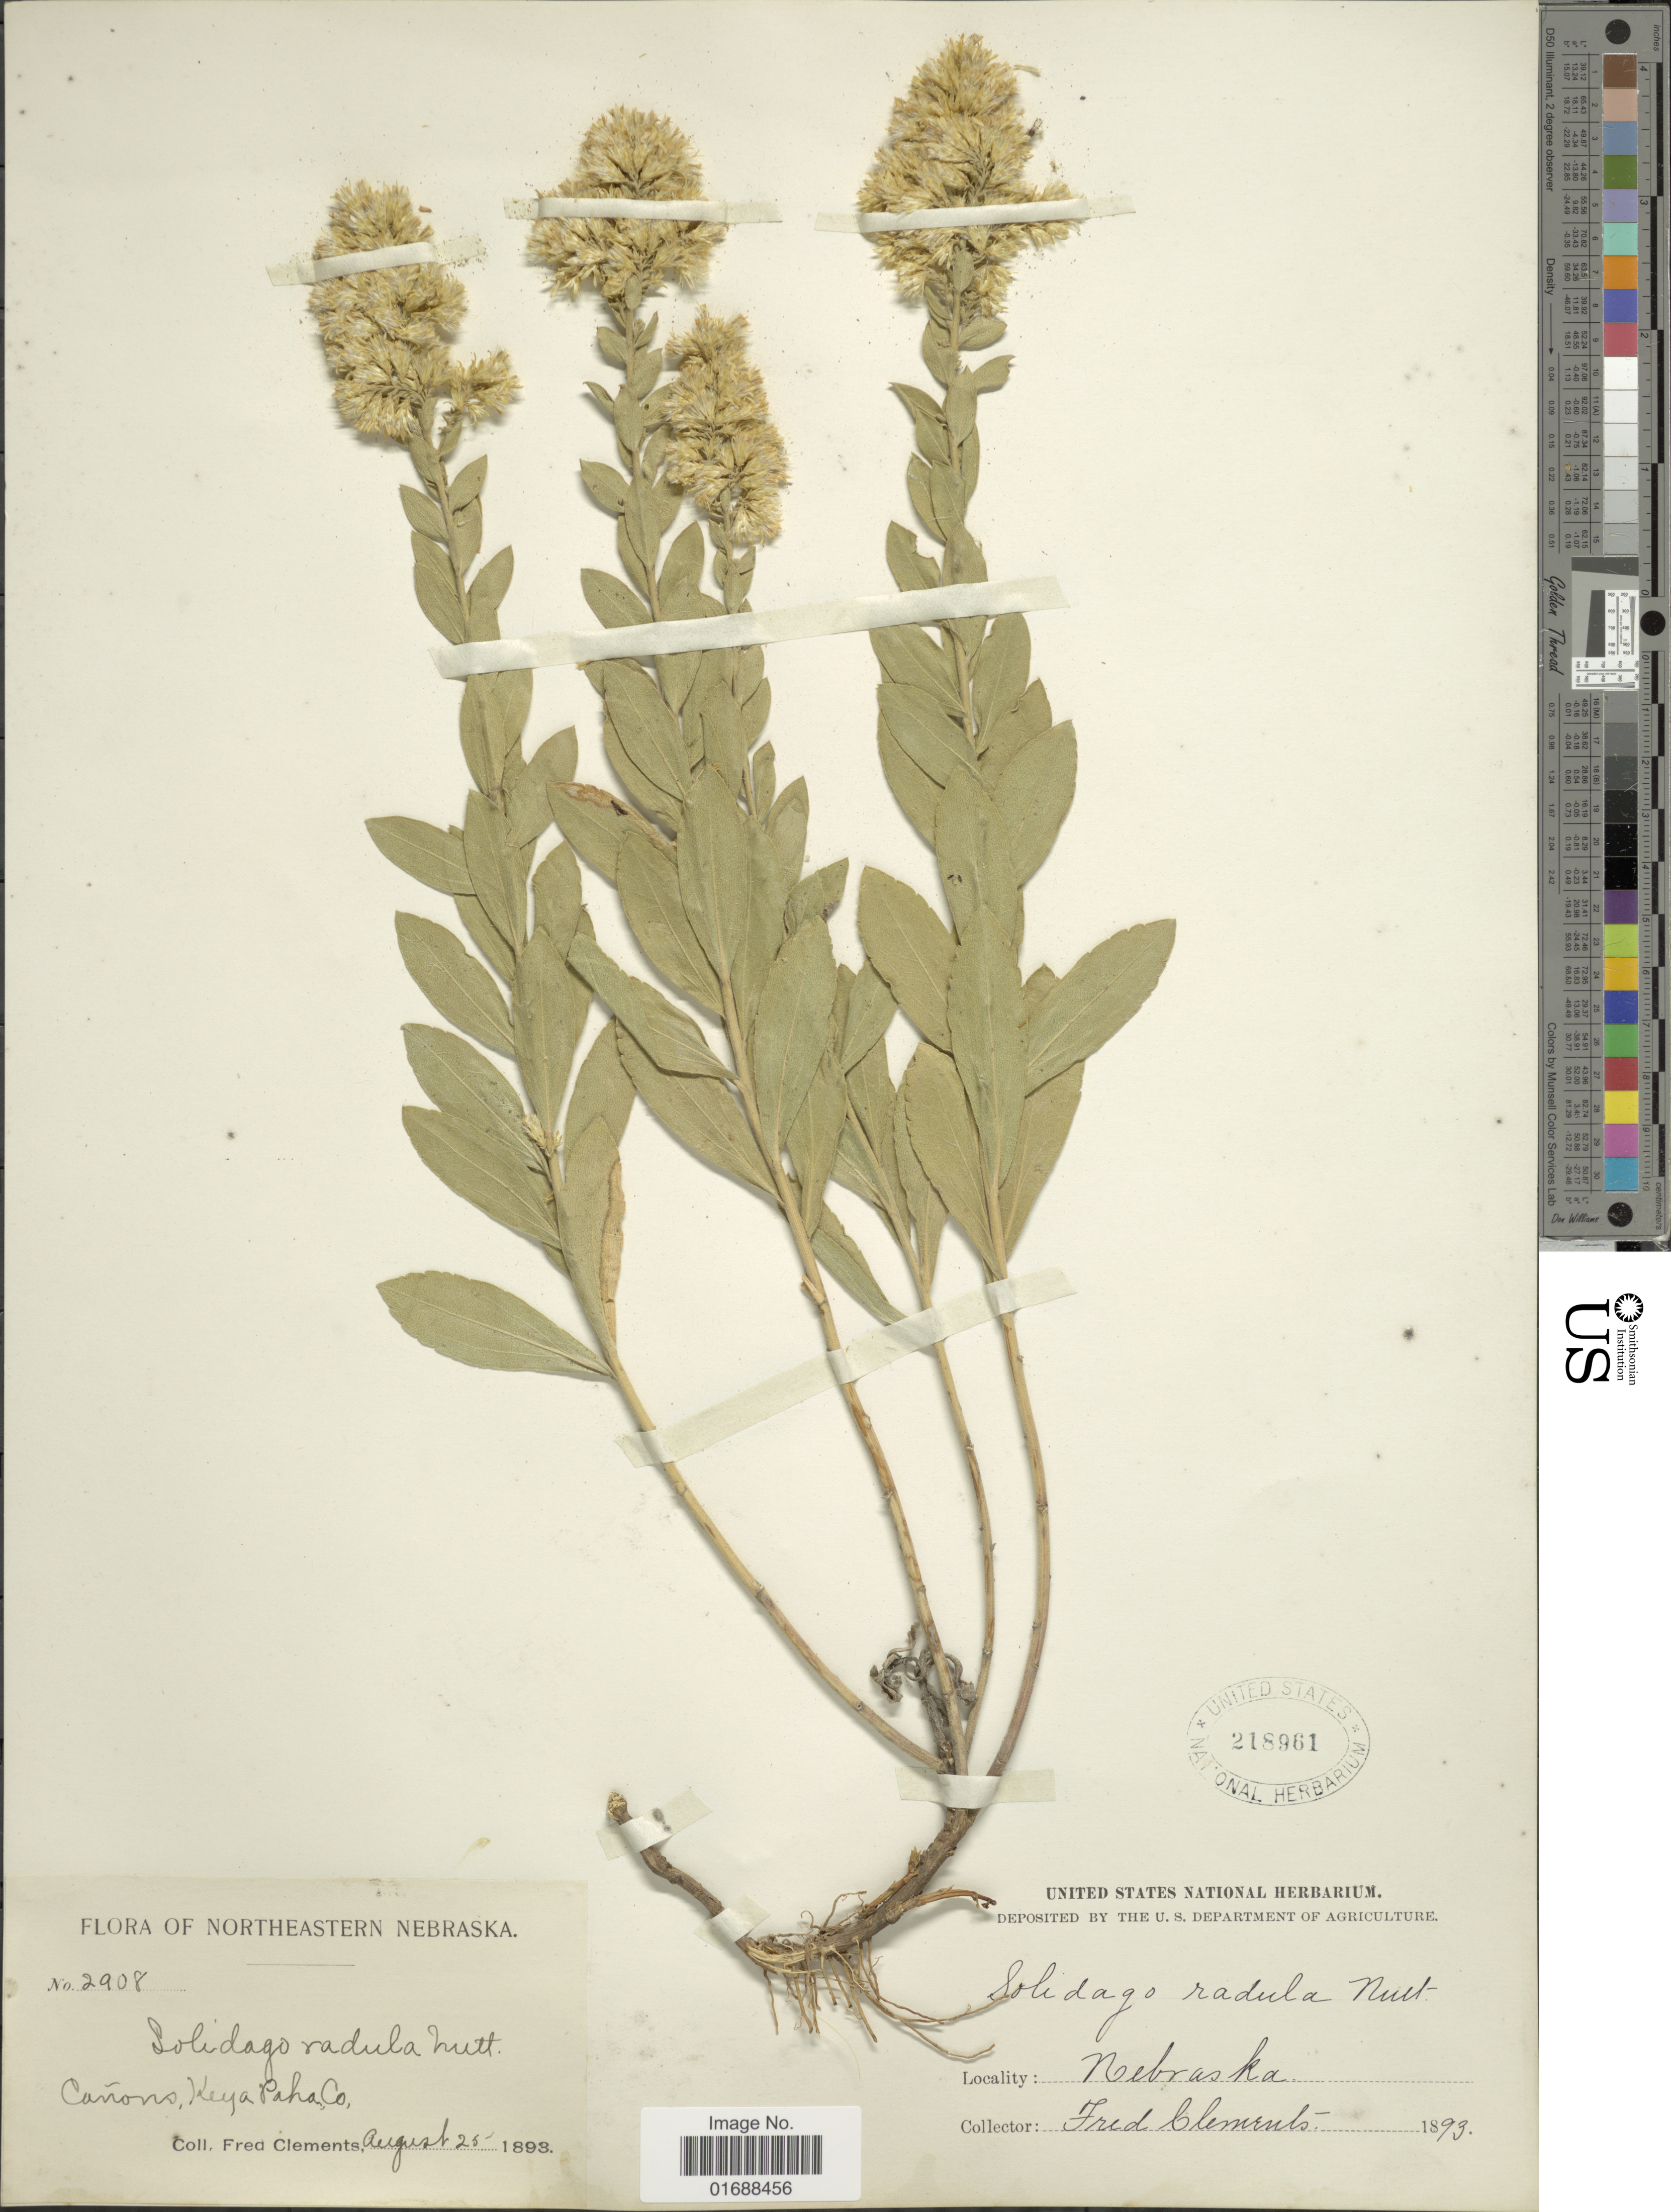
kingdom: Plantae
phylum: Tracheophyta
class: Magnoliopsida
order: Asterales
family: Asteraceae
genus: Solidago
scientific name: Solidago mollis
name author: Bartl.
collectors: F. E. Clements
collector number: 2908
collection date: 1893-08-25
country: United States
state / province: Nebraska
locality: Canons, KeyaPaho Co., Nebraska.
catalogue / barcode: US 218961